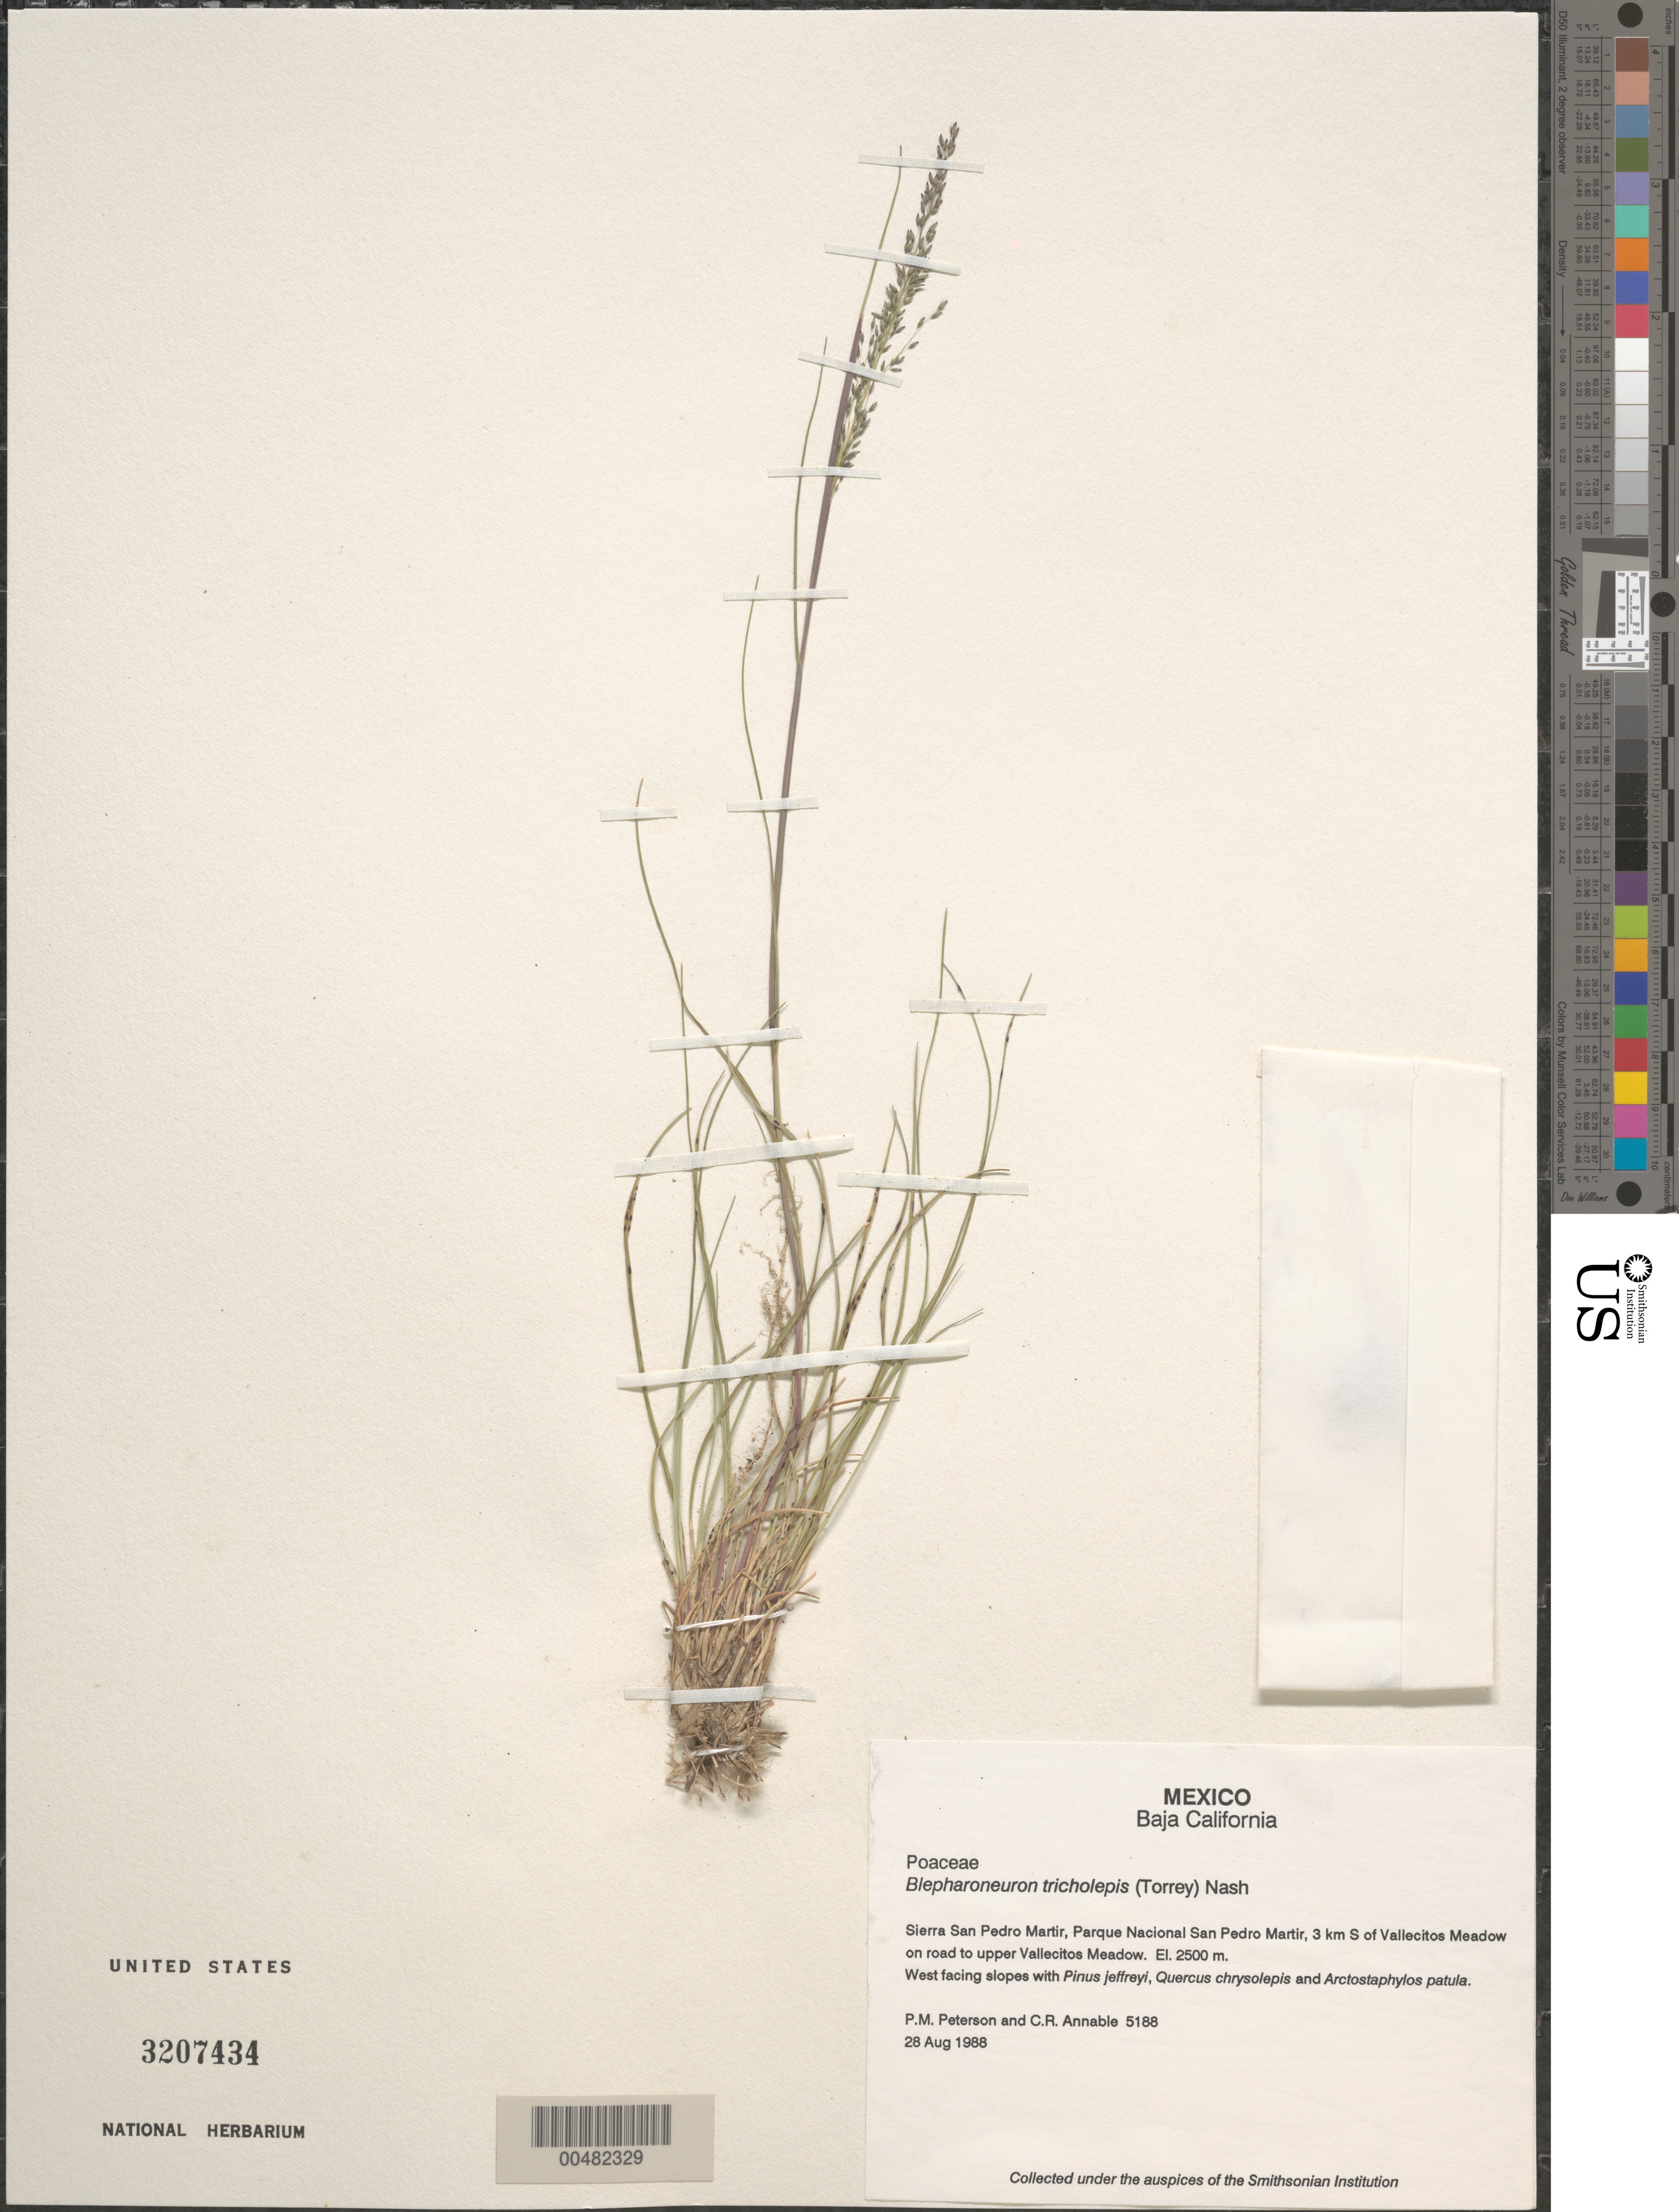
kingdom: Plantae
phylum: Tracheophyta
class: Liliopsida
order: Poales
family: Poaceae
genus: Blepharoneuron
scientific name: Blepharoneuron tricholepis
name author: (Torr.) Nash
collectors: P. M. Peterson & C. R. Annable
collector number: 5188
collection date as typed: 28 Aug 1988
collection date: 1988-08-28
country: Mexico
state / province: Baja California Norte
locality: Sierra San Pedro Martir, Parque Nacional San Pedro Martir, 3 km S of Vallecitos Meadow on rd to upper Vallecitos Meadow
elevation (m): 2500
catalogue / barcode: US 3207434